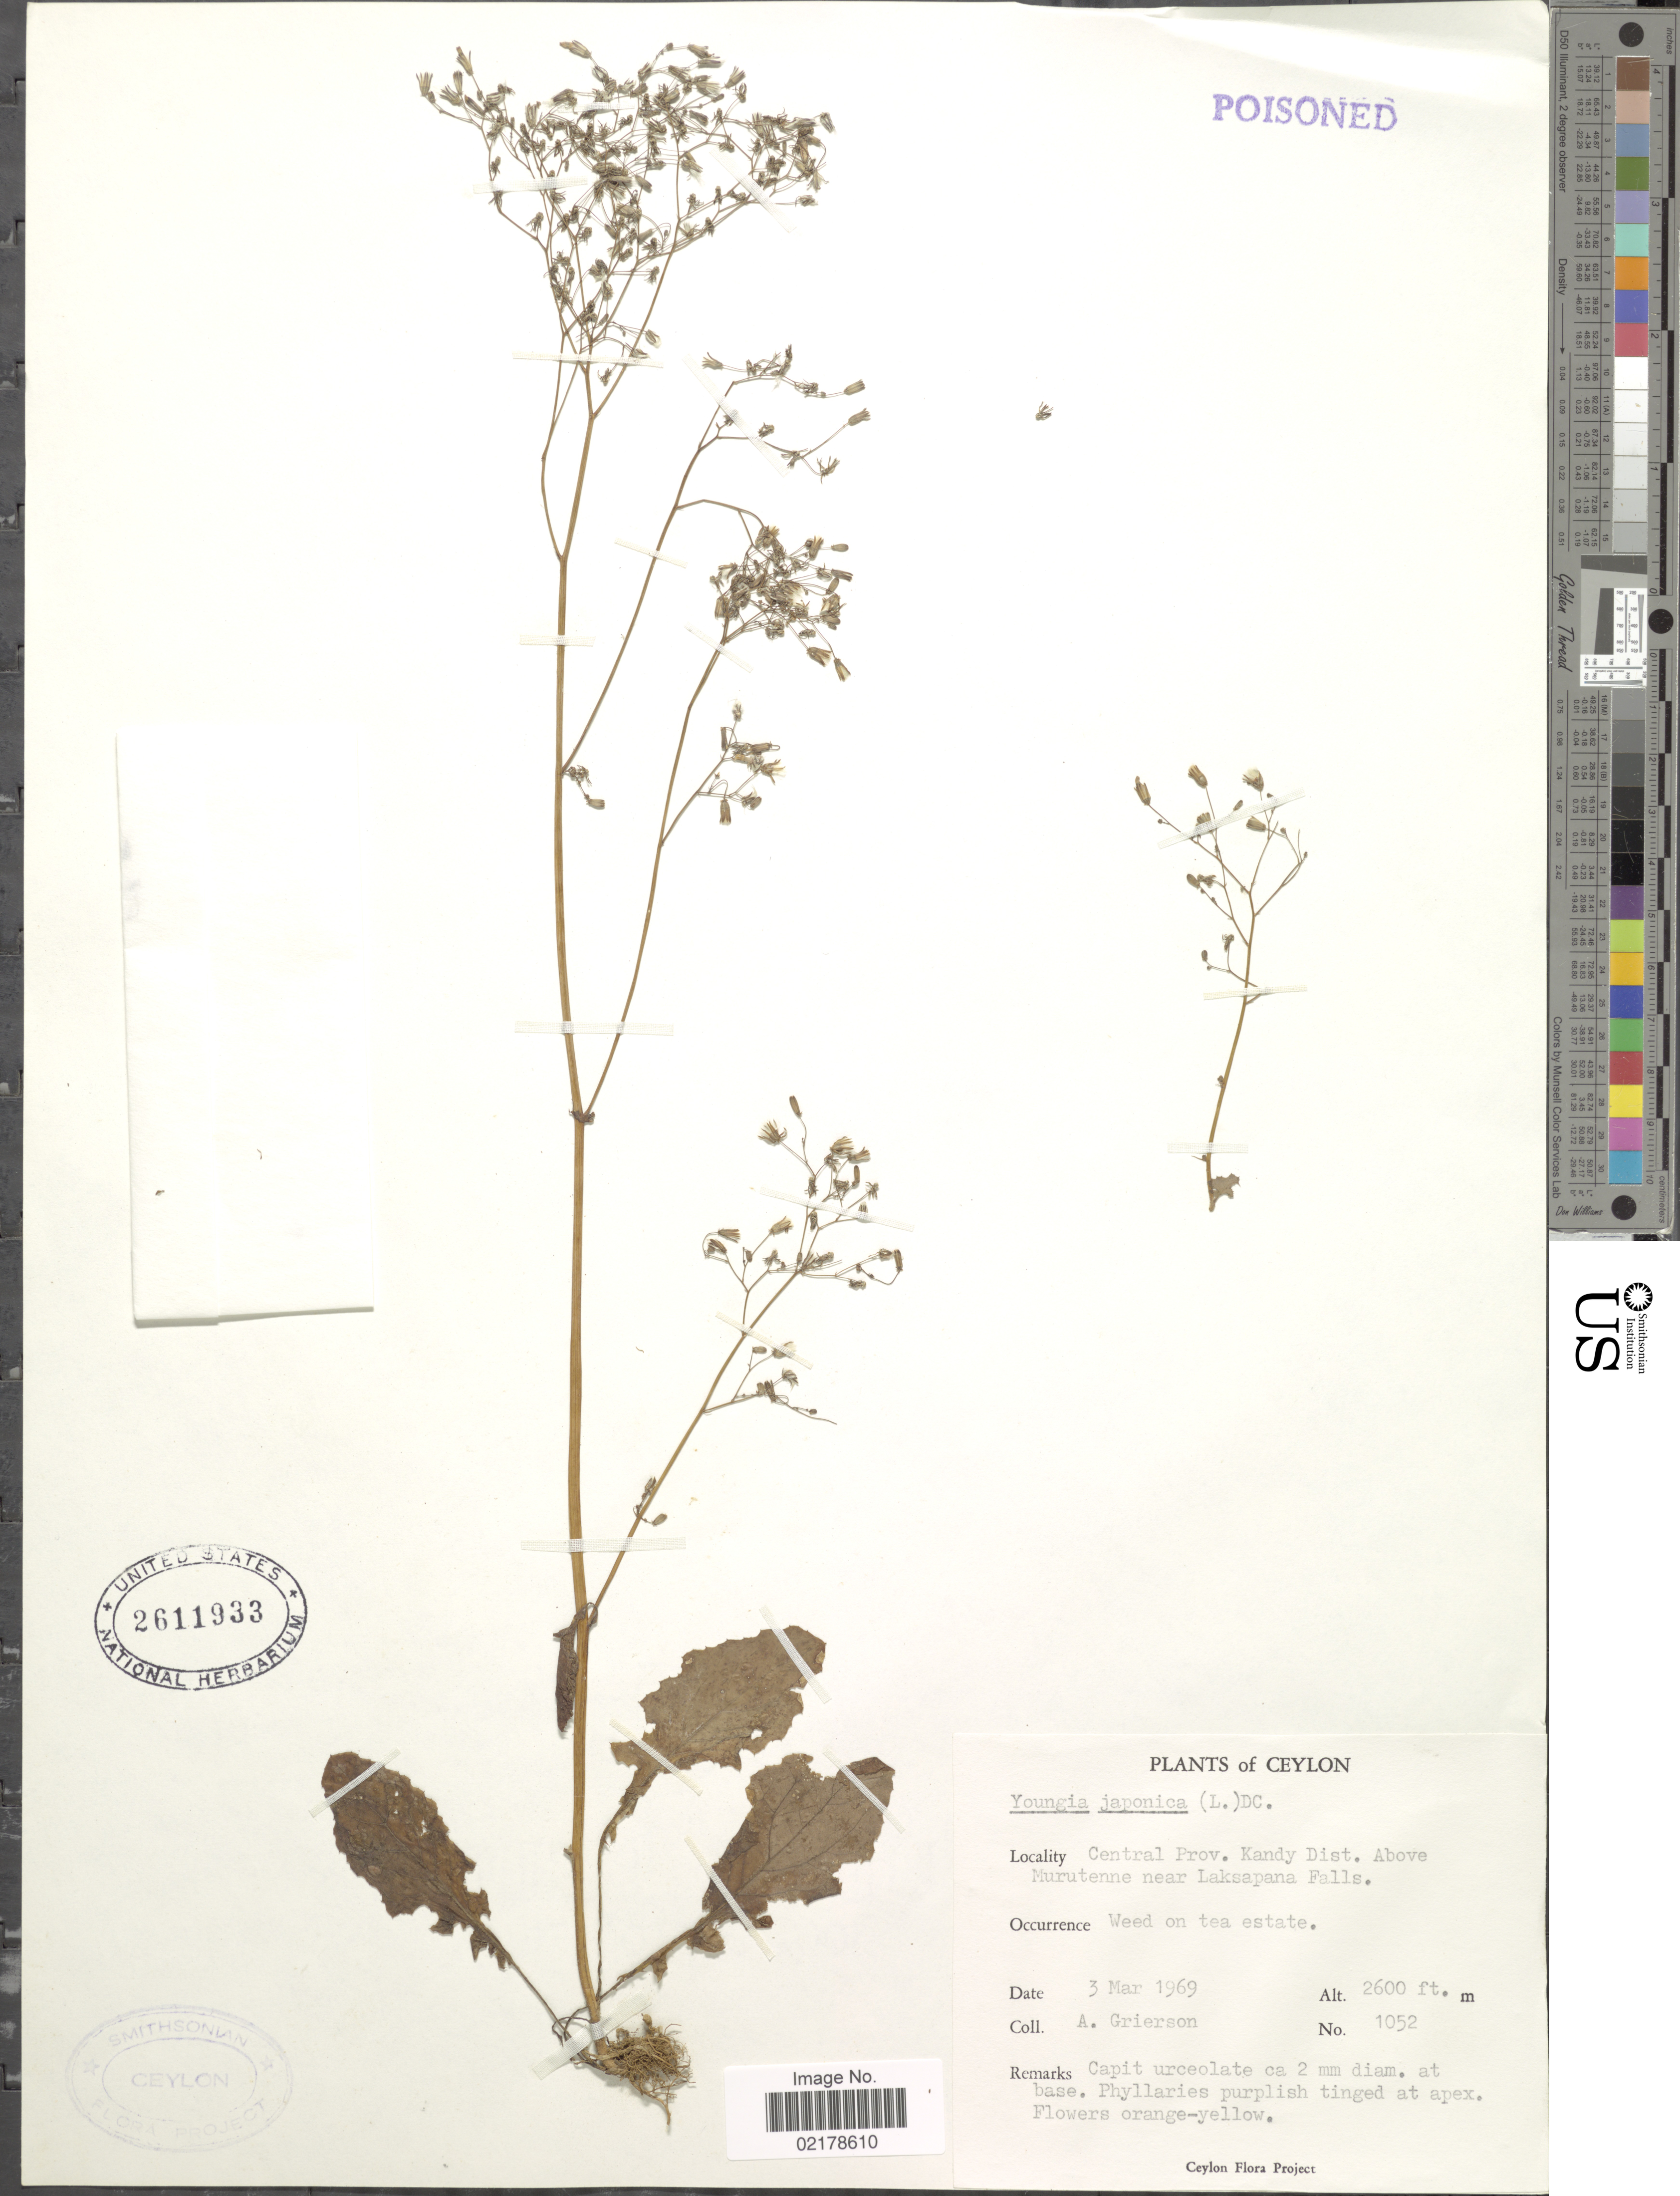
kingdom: Plantae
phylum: Tracheophyta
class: Magnoliopsida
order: Asterales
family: Asteraceae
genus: Youngia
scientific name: Youngia japonica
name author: (L.) DC.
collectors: A. Grierson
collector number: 1052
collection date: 1969-03-03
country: Sri Lanka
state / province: Central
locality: Ceylon, Central Prov. Kandy Dist. Above Murutenne near Laksapana Falls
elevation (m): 792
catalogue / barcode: US 2611933